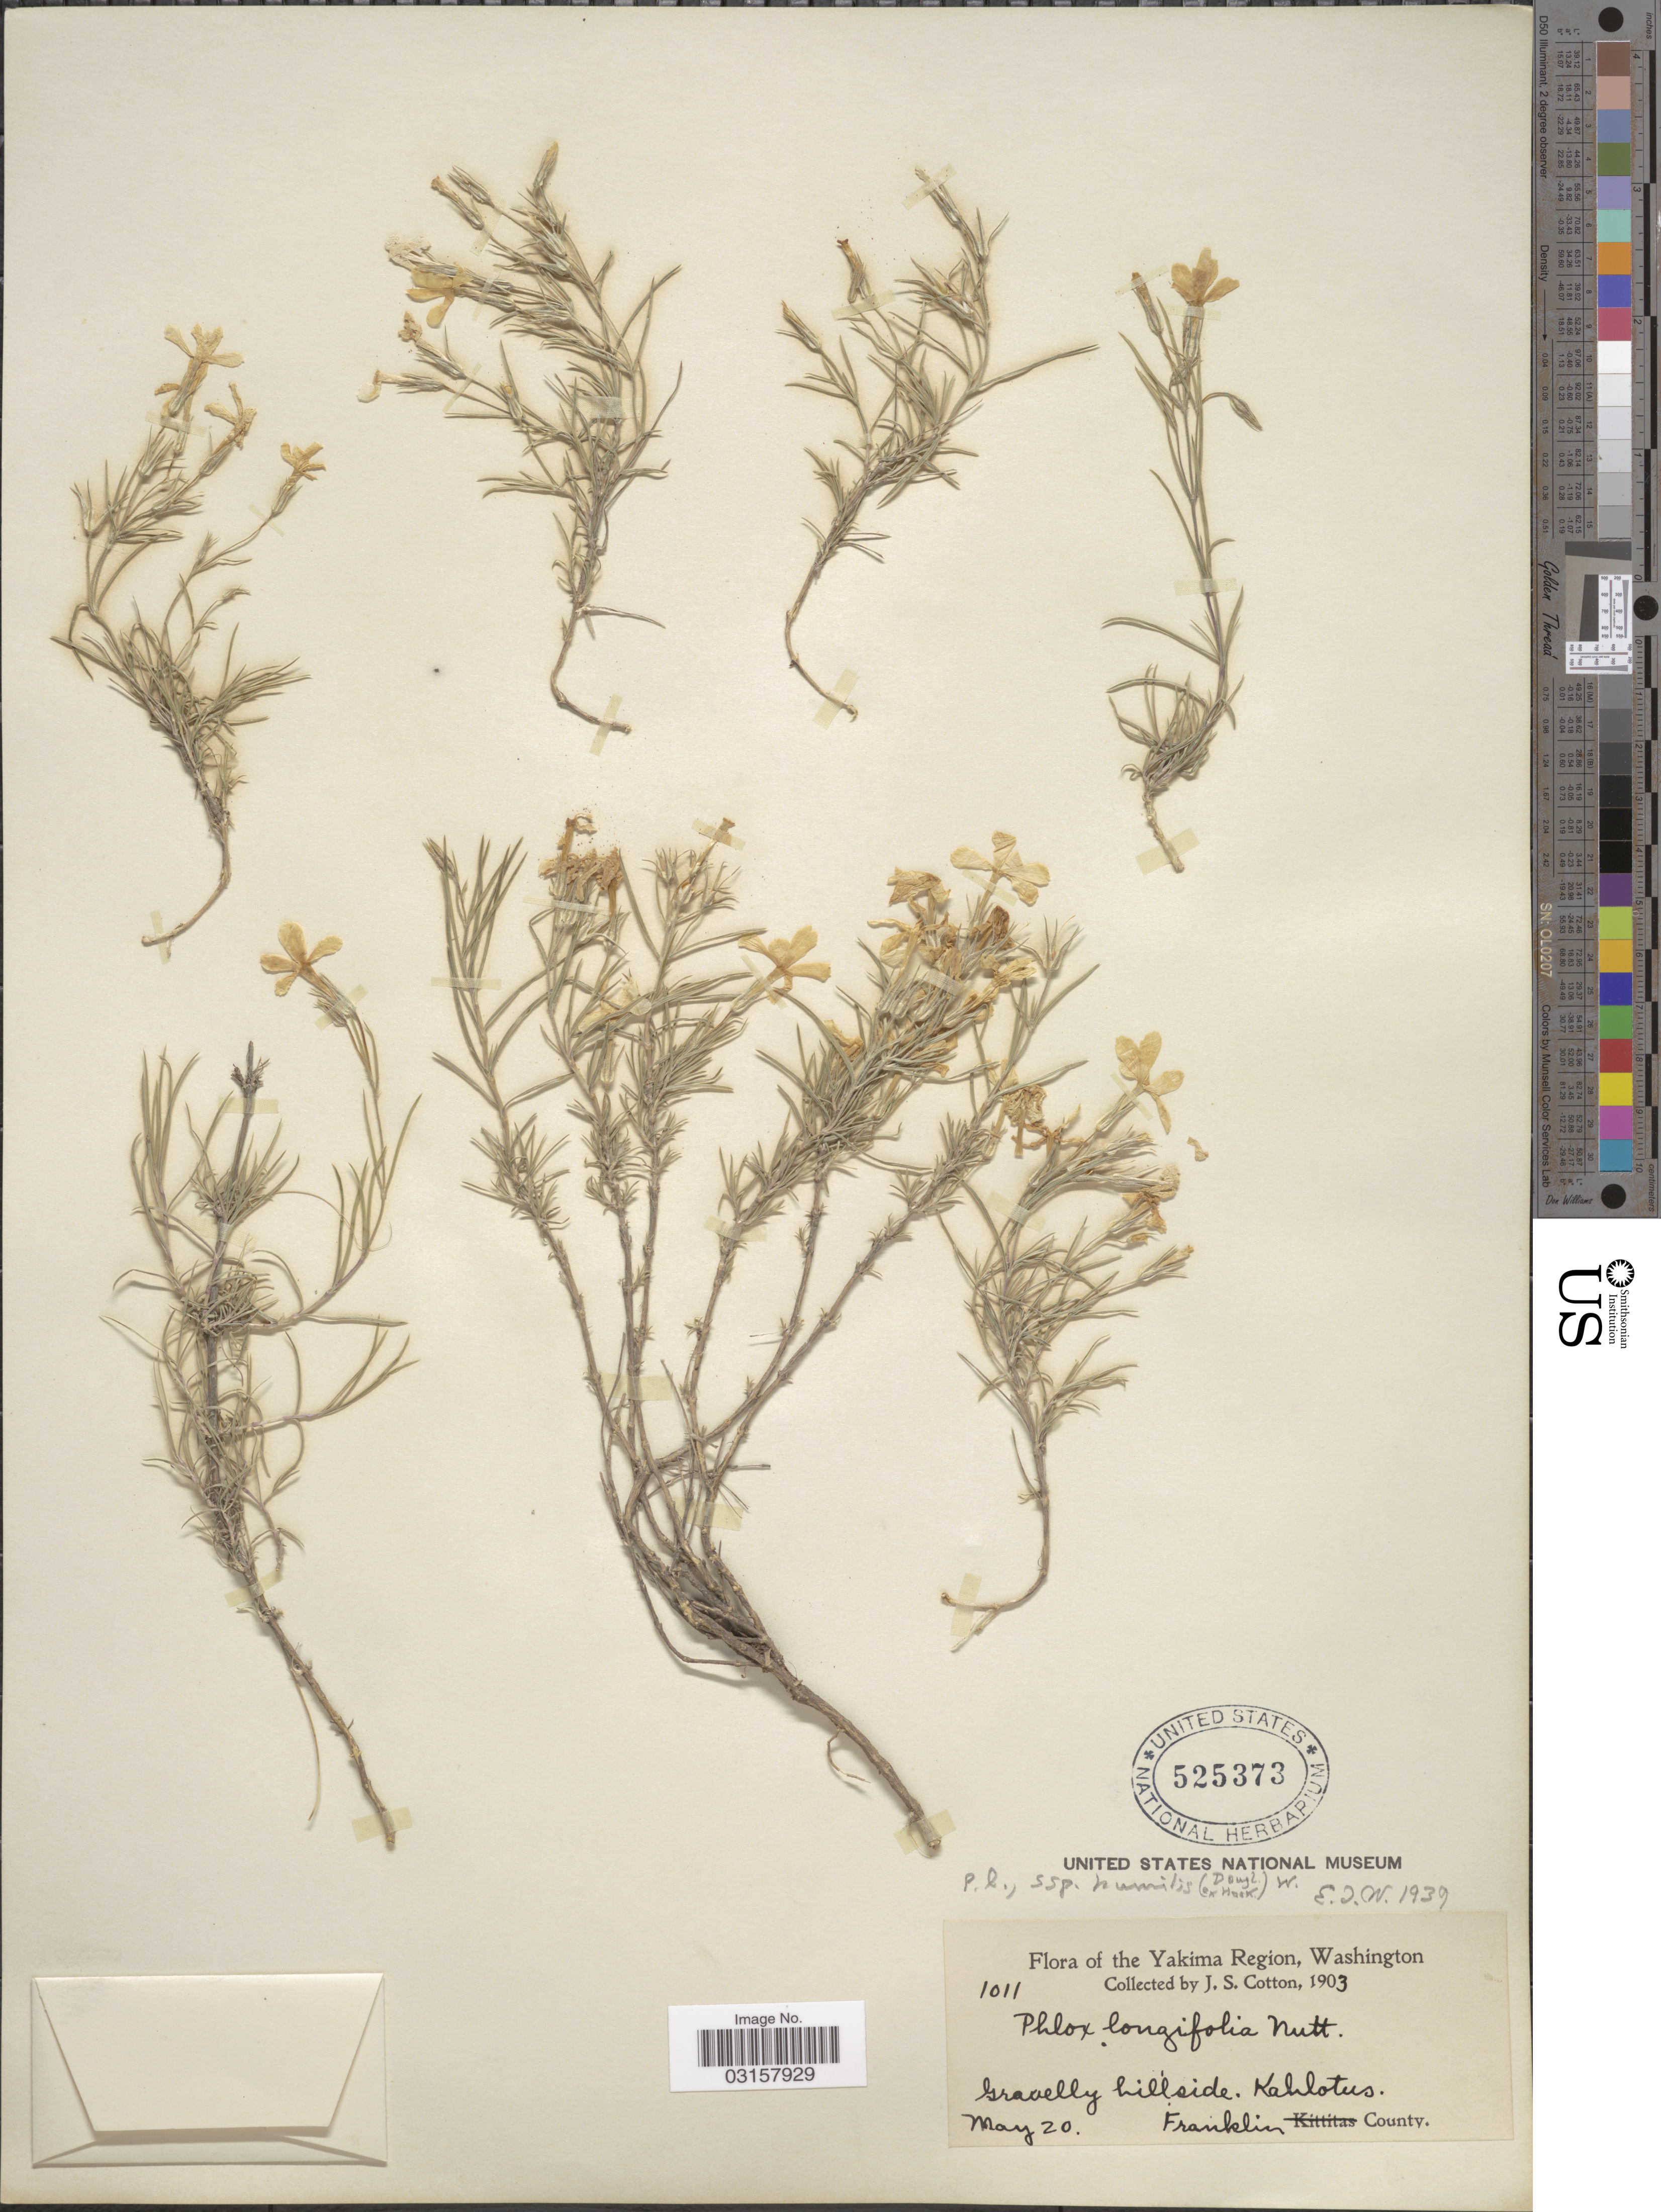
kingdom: Plantae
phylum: Tracheophyta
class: Magnoliopsida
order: Ericales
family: Polemoniaceae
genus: Phlox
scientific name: Phlox longifolia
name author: Nutt.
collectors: J. S. Cotton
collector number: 1011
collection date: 1903-05-20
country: United States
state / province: Washington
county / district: Franklin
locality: The Yakima Region. Gravelley hillside. Kahlotus. Franklin County.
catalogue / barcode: US 525373